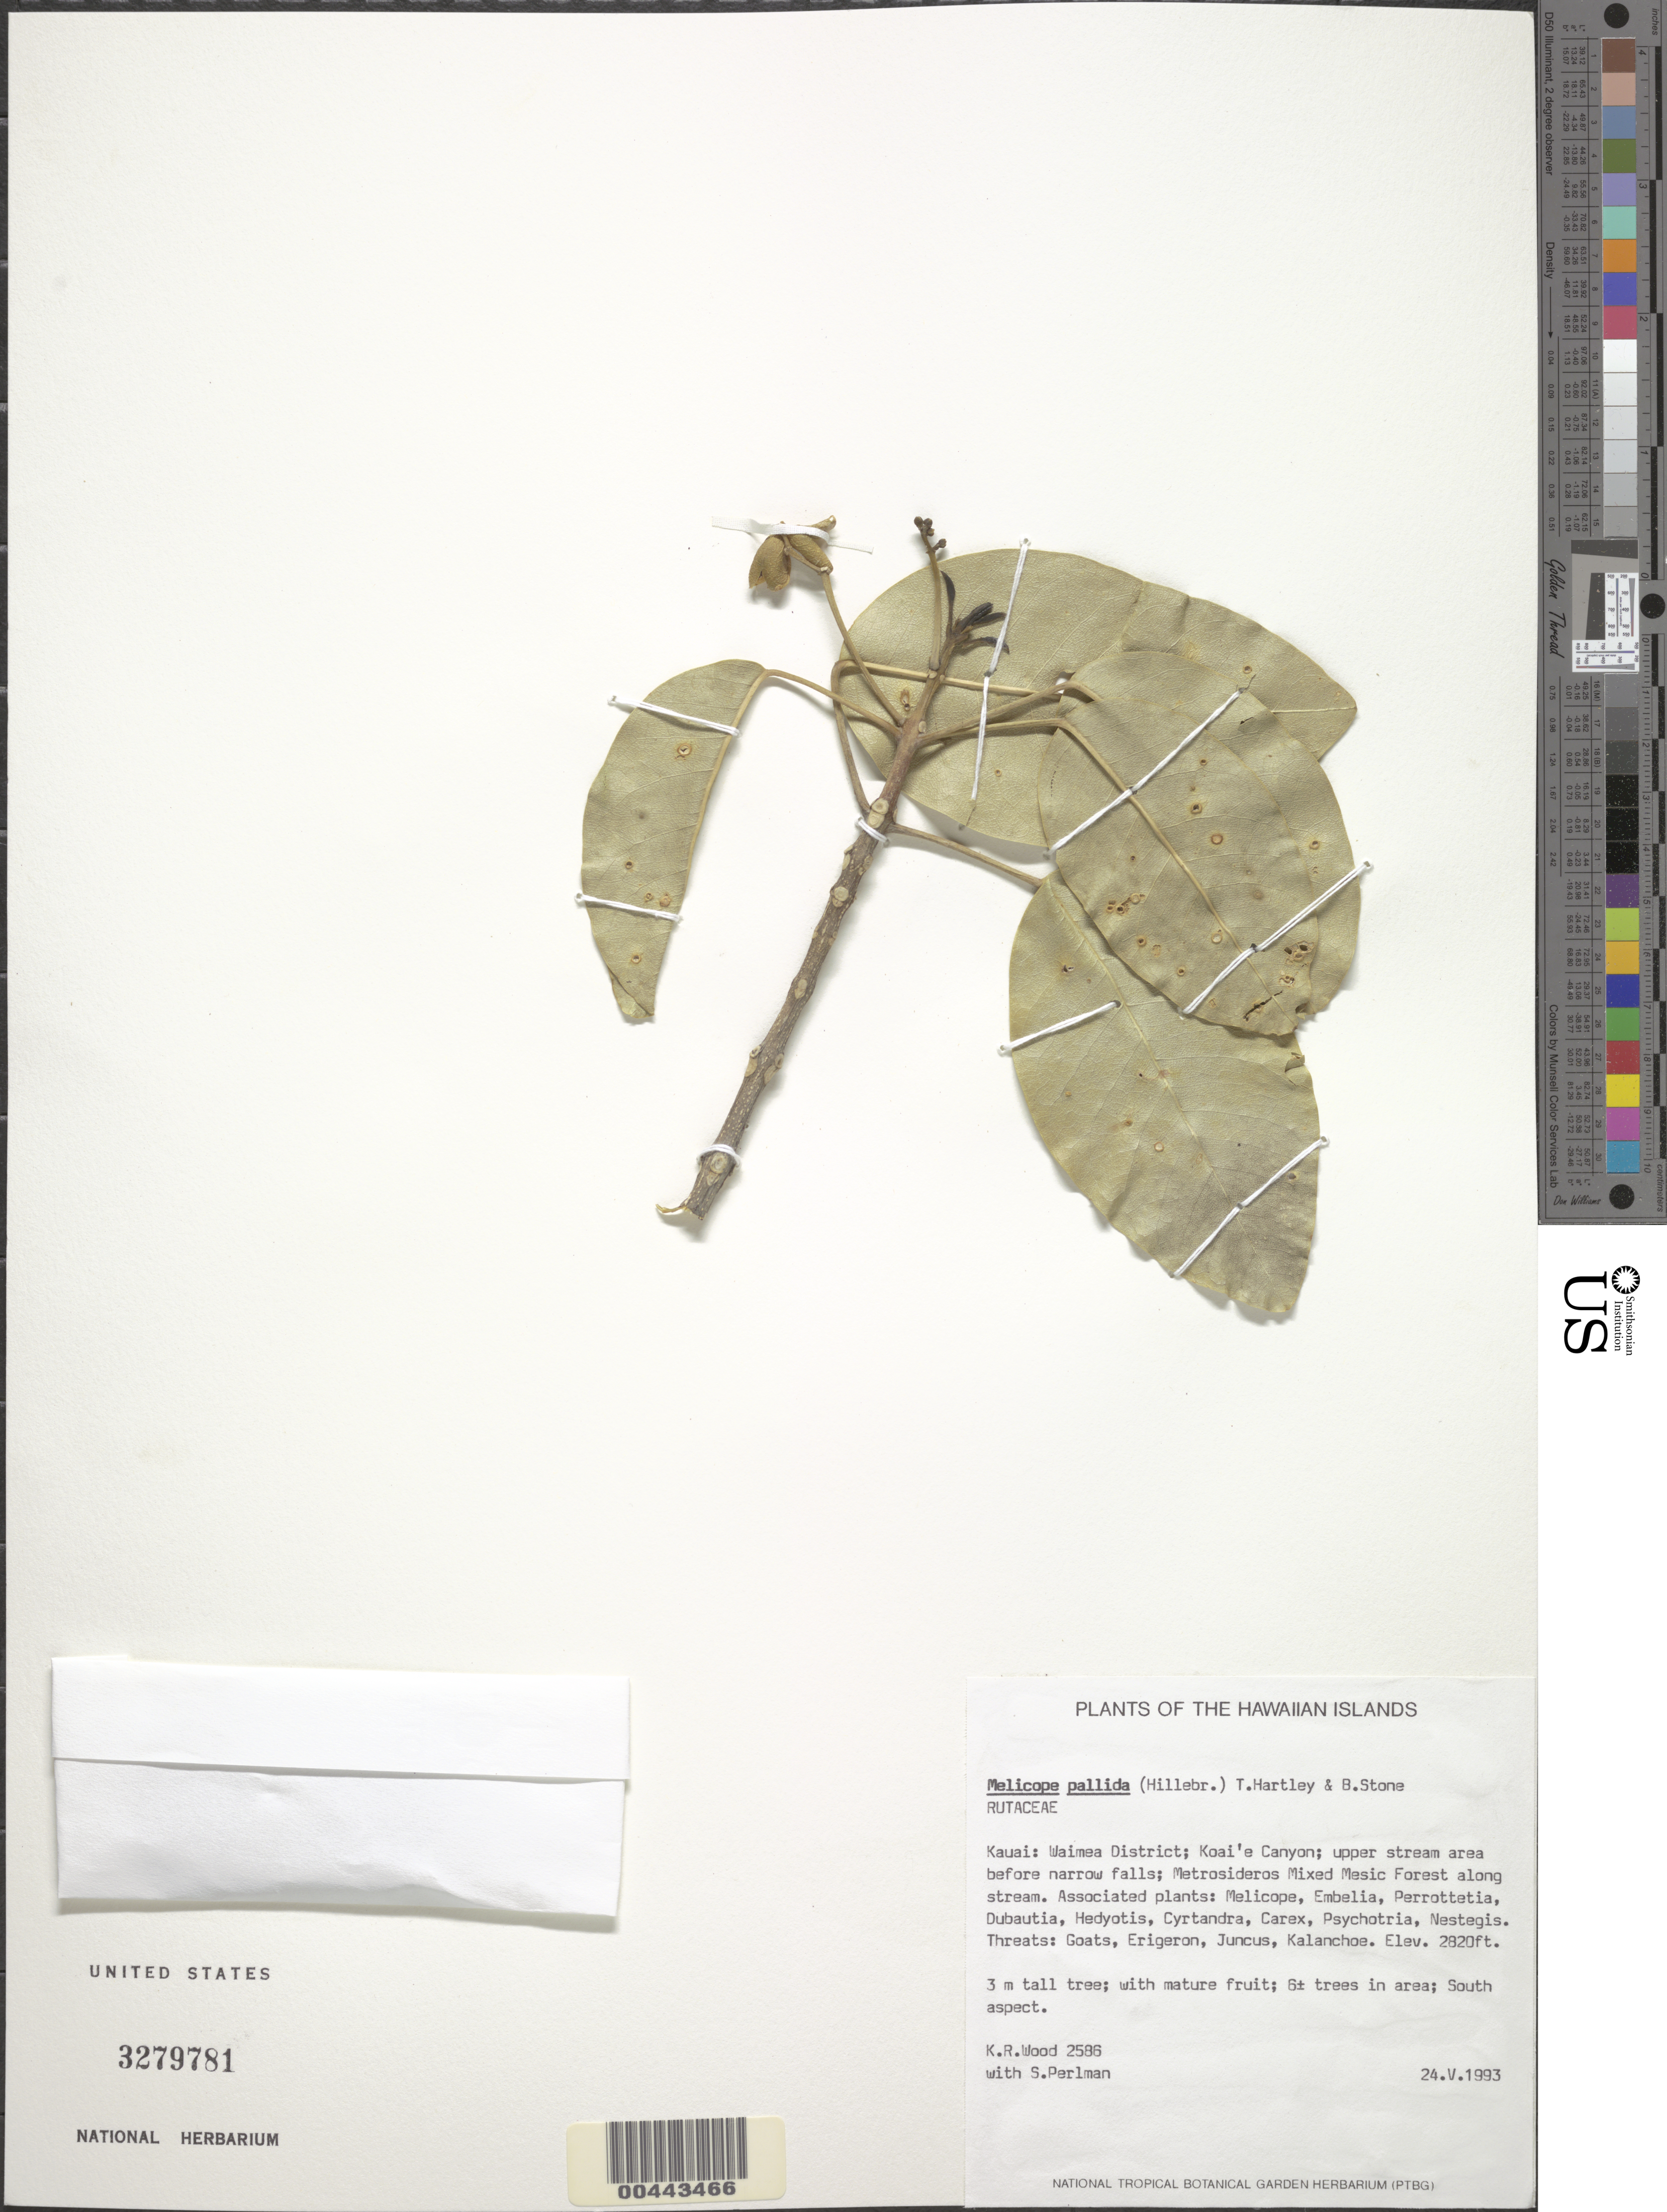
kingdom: Plantae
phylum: Tracheophyta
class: Magnoliopsida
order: Sapindales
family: Rutaceae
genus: Melicope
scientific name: Melicope pallida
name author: (Hillebr.) T.G. Hartley & B.C. Stone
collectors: K. R. Wood & S. P. Perlman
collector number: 2586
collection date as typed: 24 May 1993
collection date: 1993-05-24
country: United States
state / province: Hawaii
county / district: Kauai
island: Kaua'i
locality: Waimea Districts, Koaie Canyon, upper stream area before narrow falls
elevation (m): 860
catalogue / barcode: US 3279781